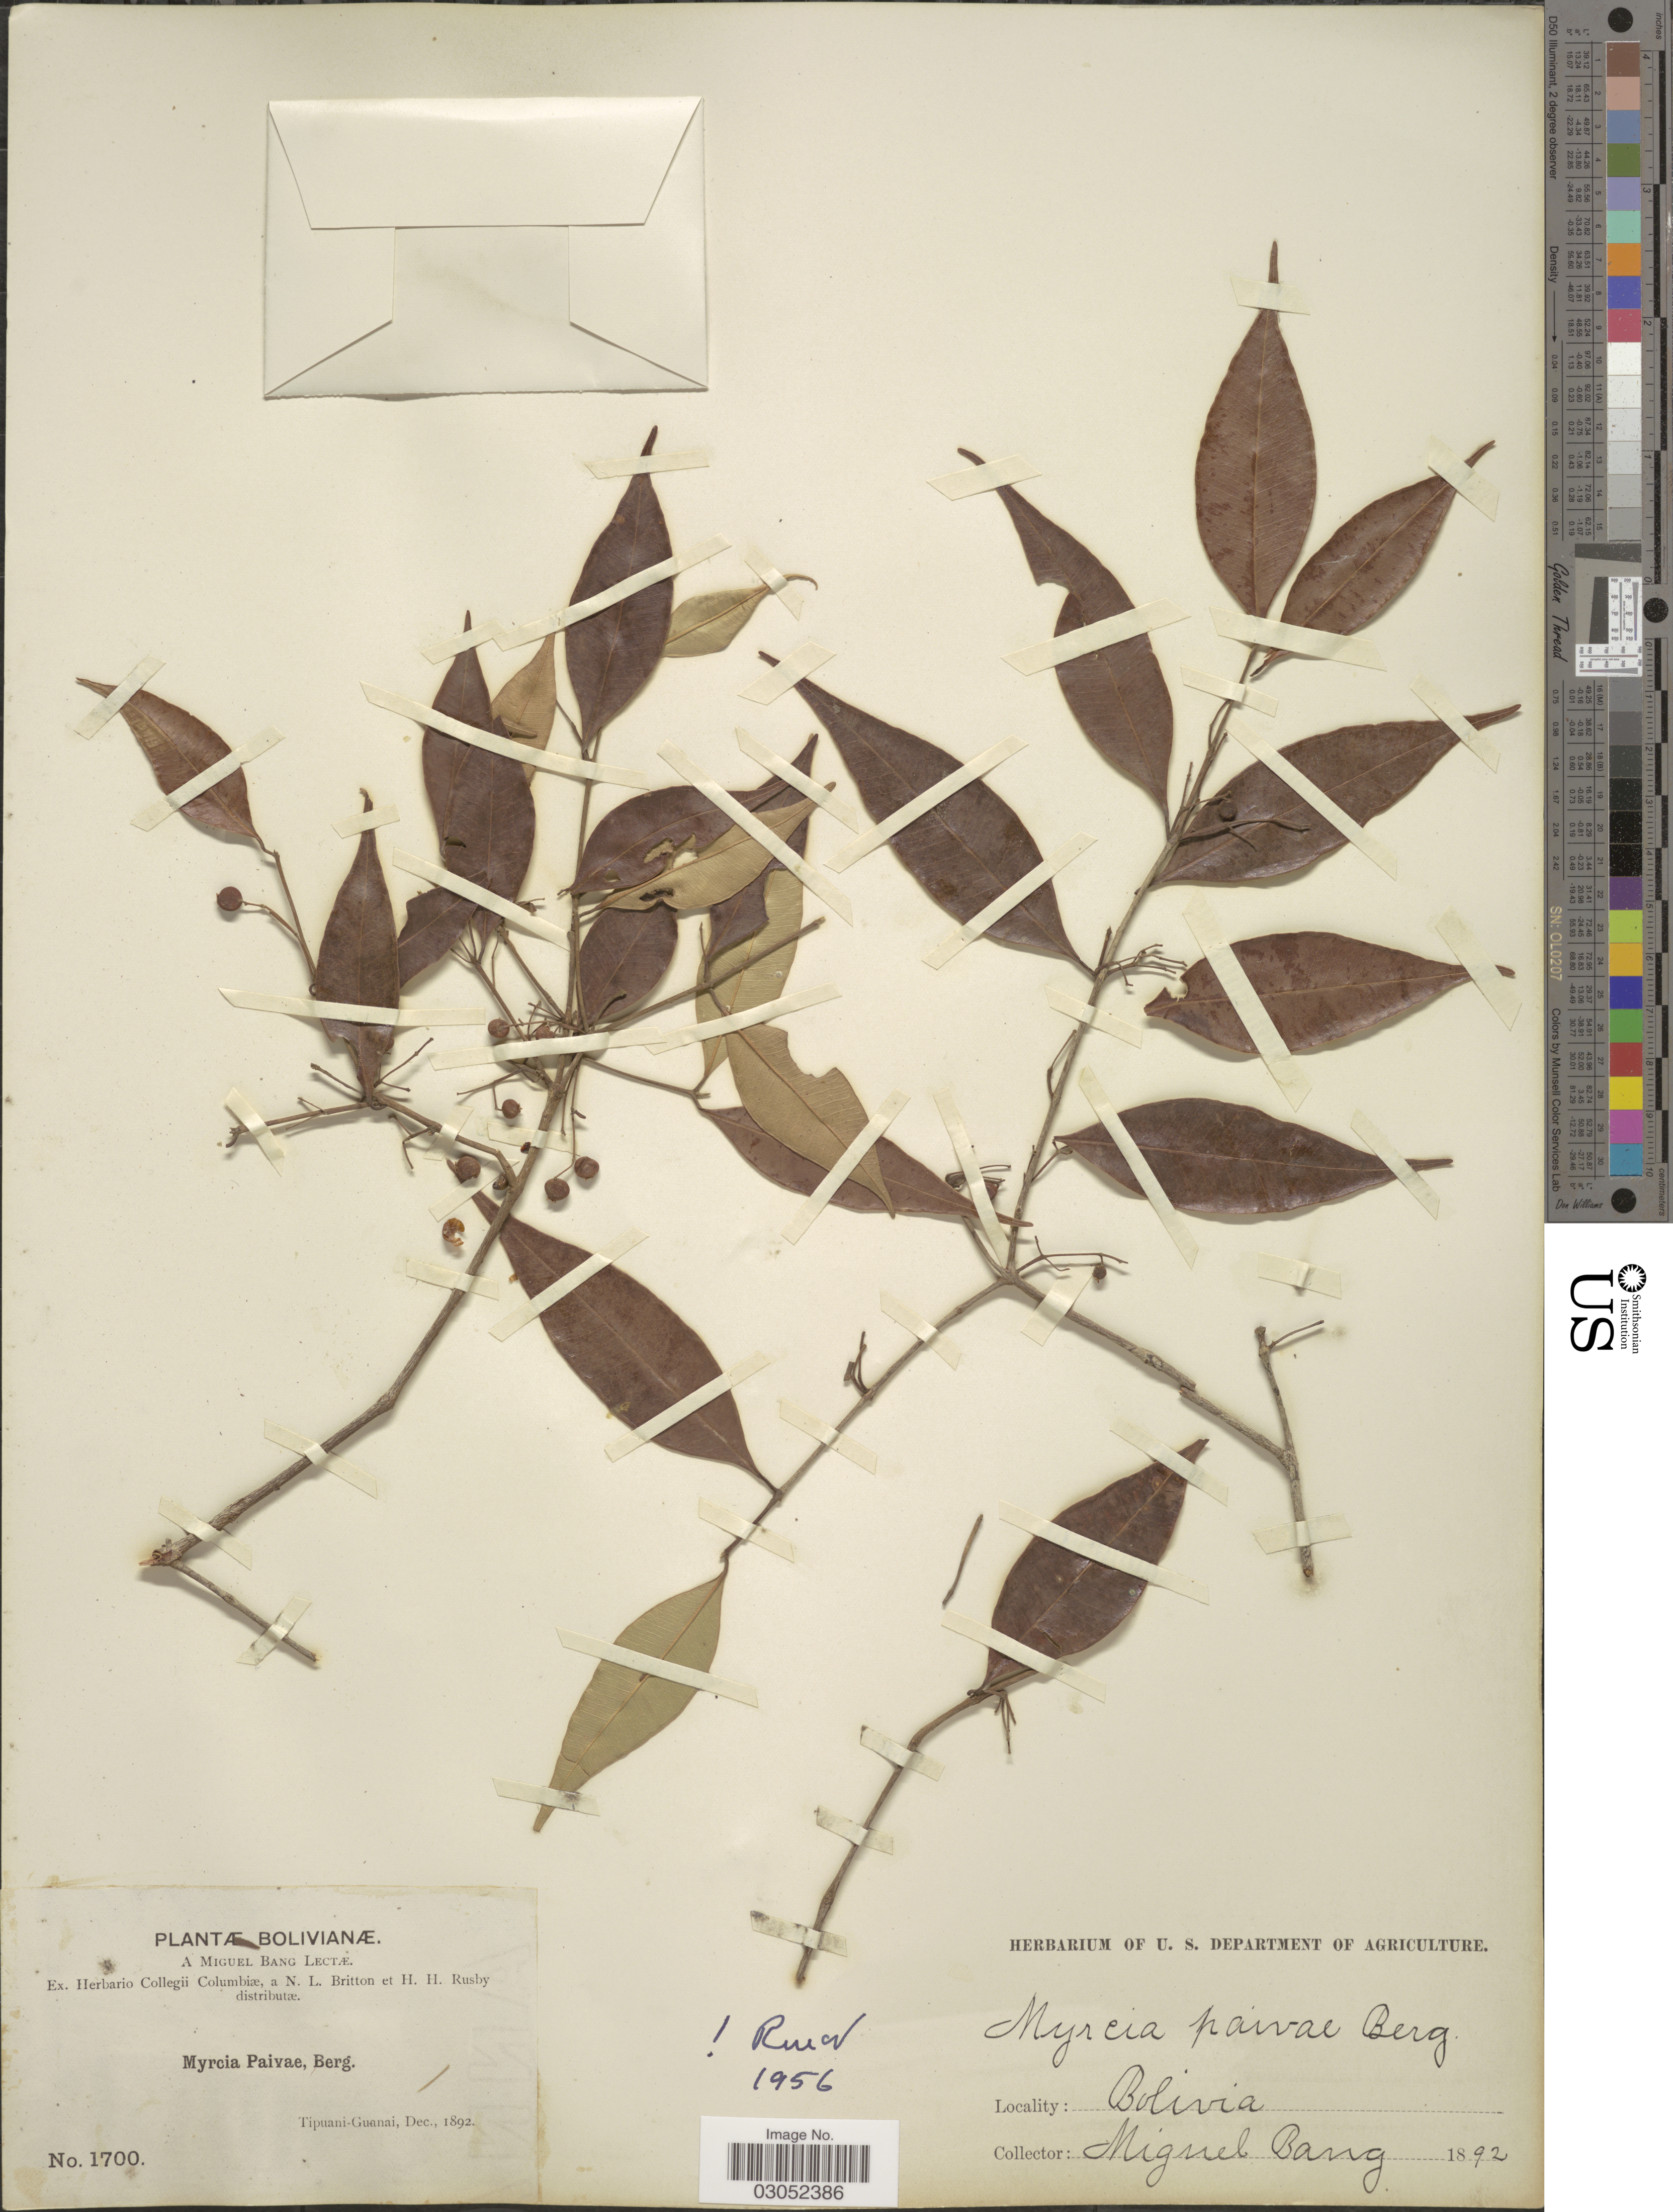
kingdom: Plantae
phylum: Tracheophyta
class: Magnoliopsida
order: Myrtales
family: Myrtaceae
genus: Myrcia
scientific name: Myrcia paivae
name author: O. Berg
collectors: M. Bang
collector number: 1700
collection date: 1892-12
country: Bolivia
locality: Tipuani-Guanai.